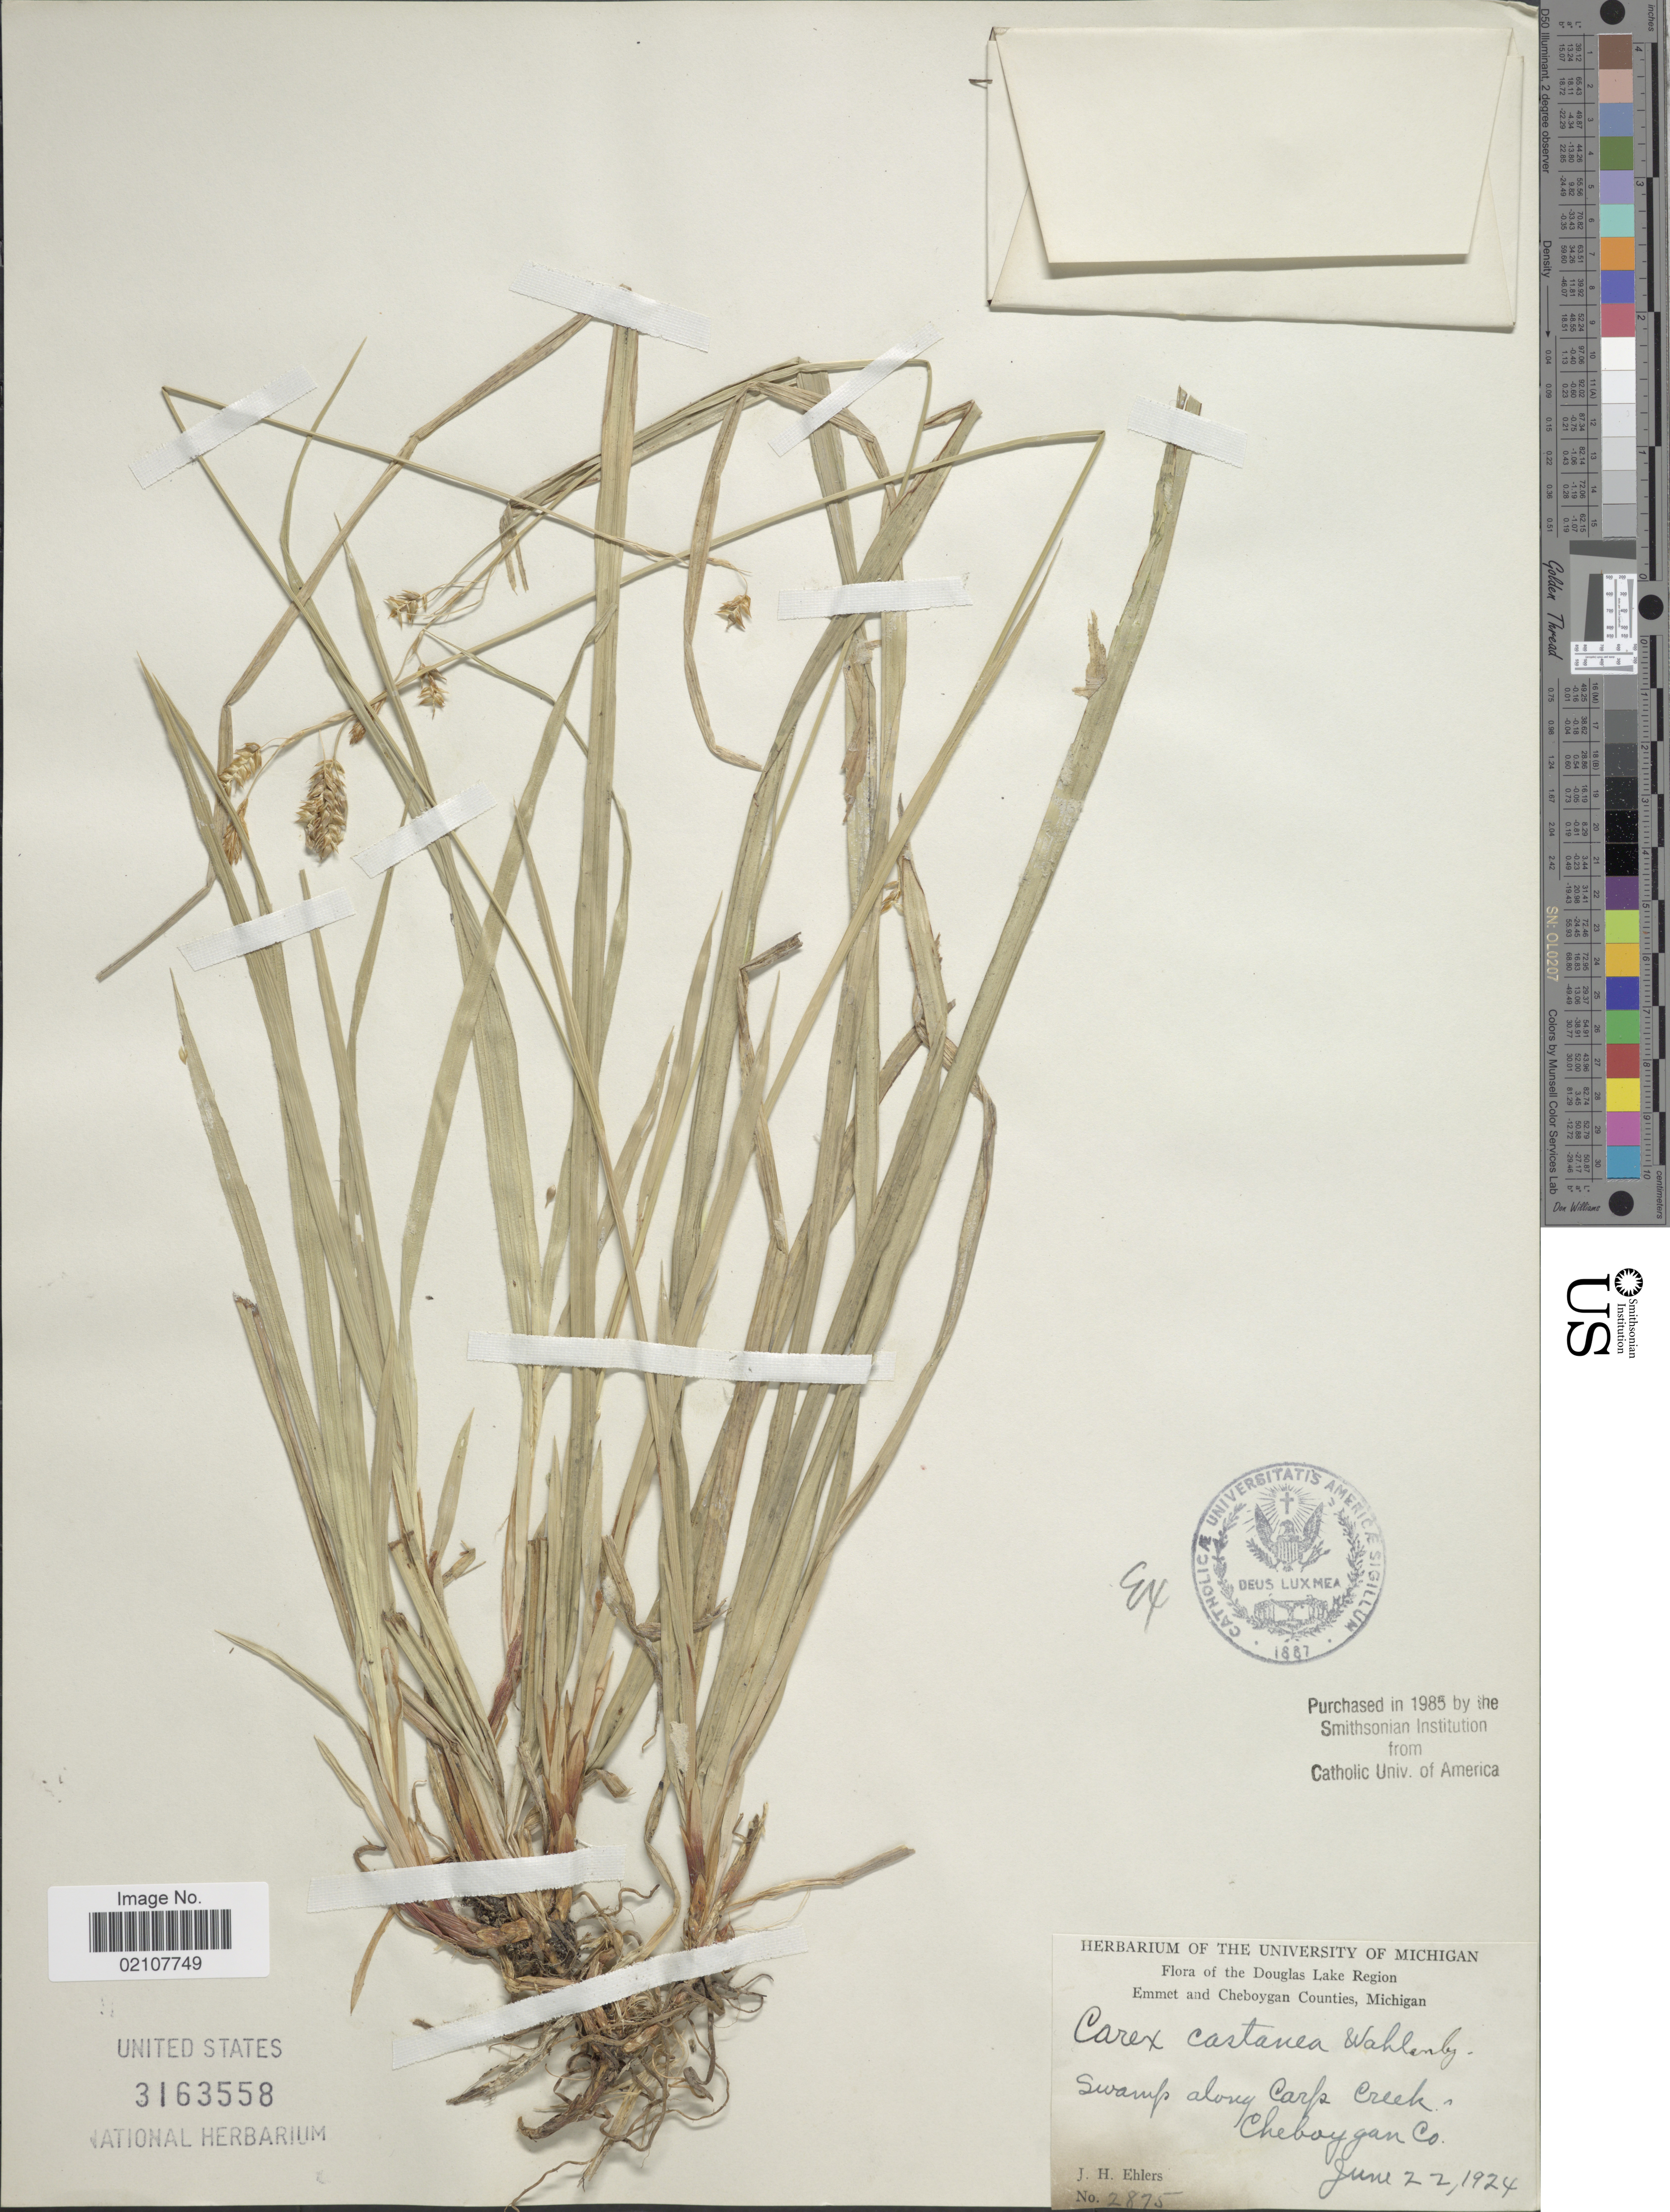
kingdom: Plantae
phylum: Tracheophyta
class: Liliopsida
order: Poales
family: Cyperaceae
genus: Carex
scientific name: Carex castanea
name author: Wahlenb.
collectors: J. H. Ehlers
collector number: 2875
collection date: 1924-06-22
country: United States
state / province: Michigan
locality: Douglas Lake Region, Swamp along Camp Creek, Cheboygan Co.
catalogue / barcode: US 3163558